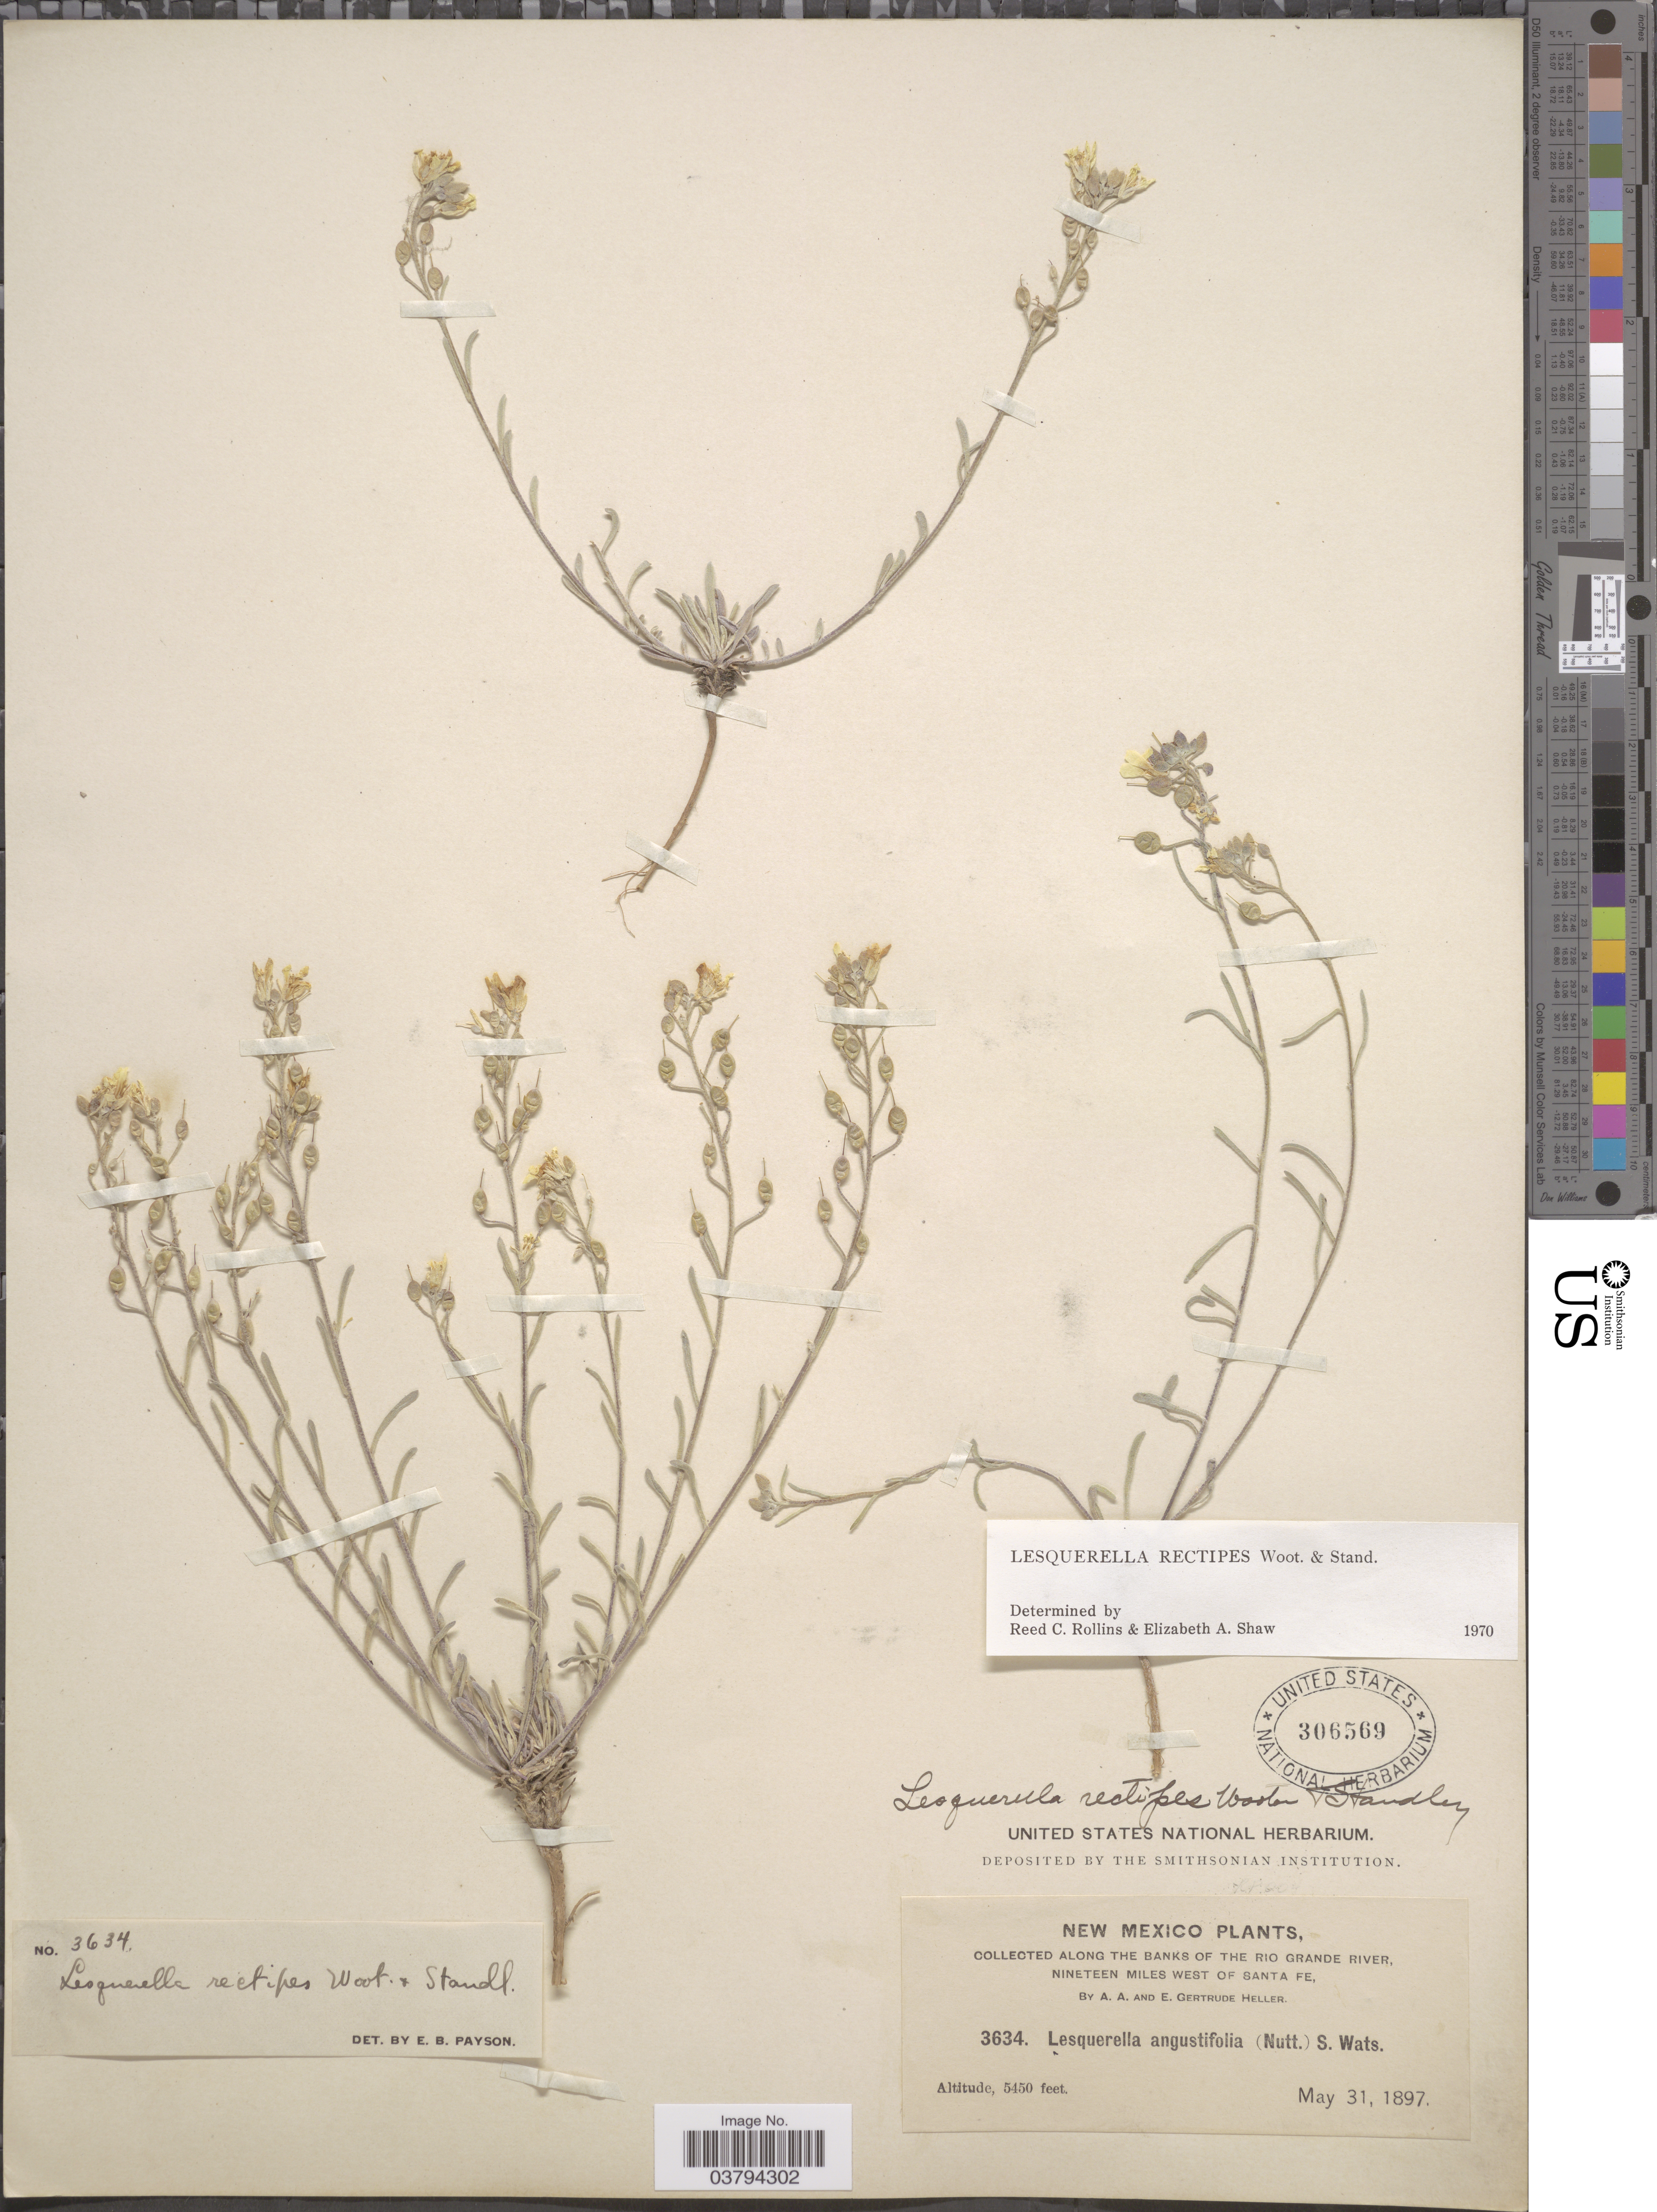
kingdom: Plantae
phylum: Tracheophyta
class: Magnoliopsida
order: Brassicales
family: Brassicaceae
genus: Lesquerella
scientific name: Lesquerella rectipes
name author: Wooton & Standl.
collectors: A. A. Heller & E. G. Heller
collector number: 3634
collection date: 1897-05-31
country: United States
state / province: New Mexico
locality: Along the banks of the Rio Grande River, Nineteen miles West of Sant Fe.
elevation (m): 1661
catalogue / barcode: US 306569